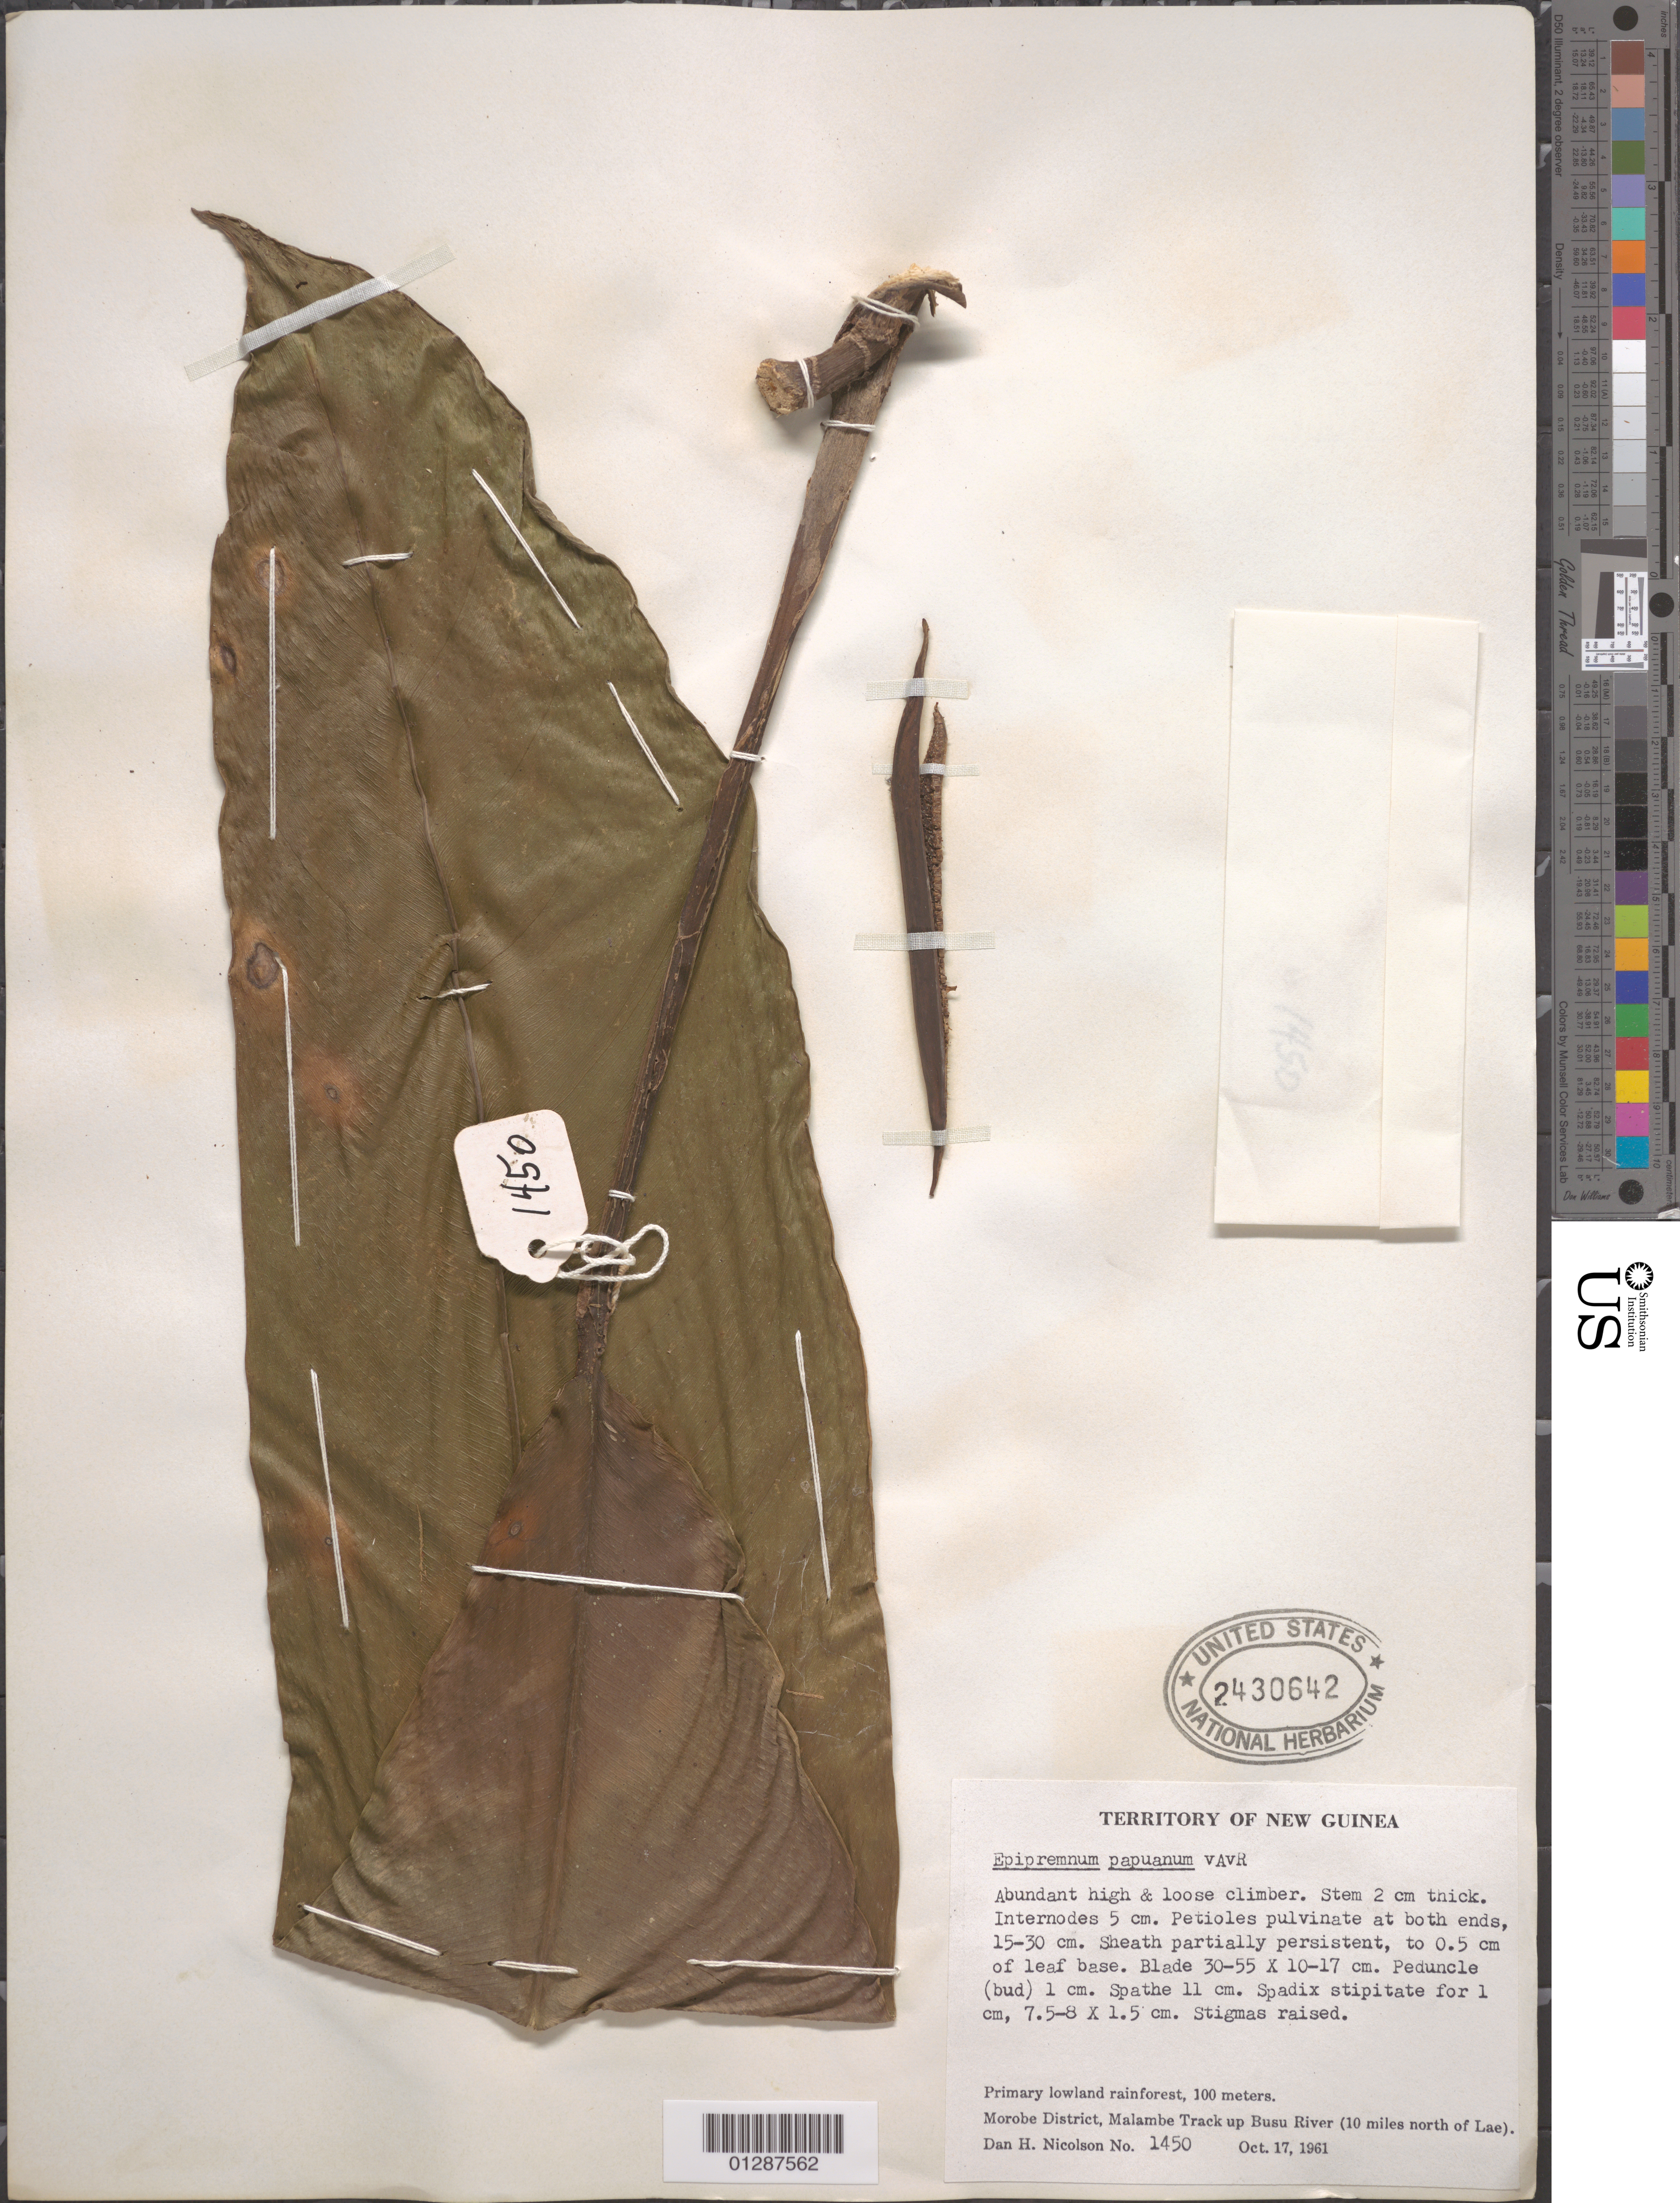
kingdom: Plantae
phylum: Tracheophyta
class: Liliopsida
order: Alismatales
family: Araceae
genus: Epipremnum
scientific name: Epipremnum papuanum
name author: Alderw.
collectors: D. H. Nicolson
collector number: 1450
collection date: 1961-10-17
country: Papua New Guinea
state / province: Morobe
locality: Territory of New Guinea. Morobe District, Malambe Track up Busu River (10 miles north of Lae).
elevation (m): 100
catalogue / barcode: US 2430642